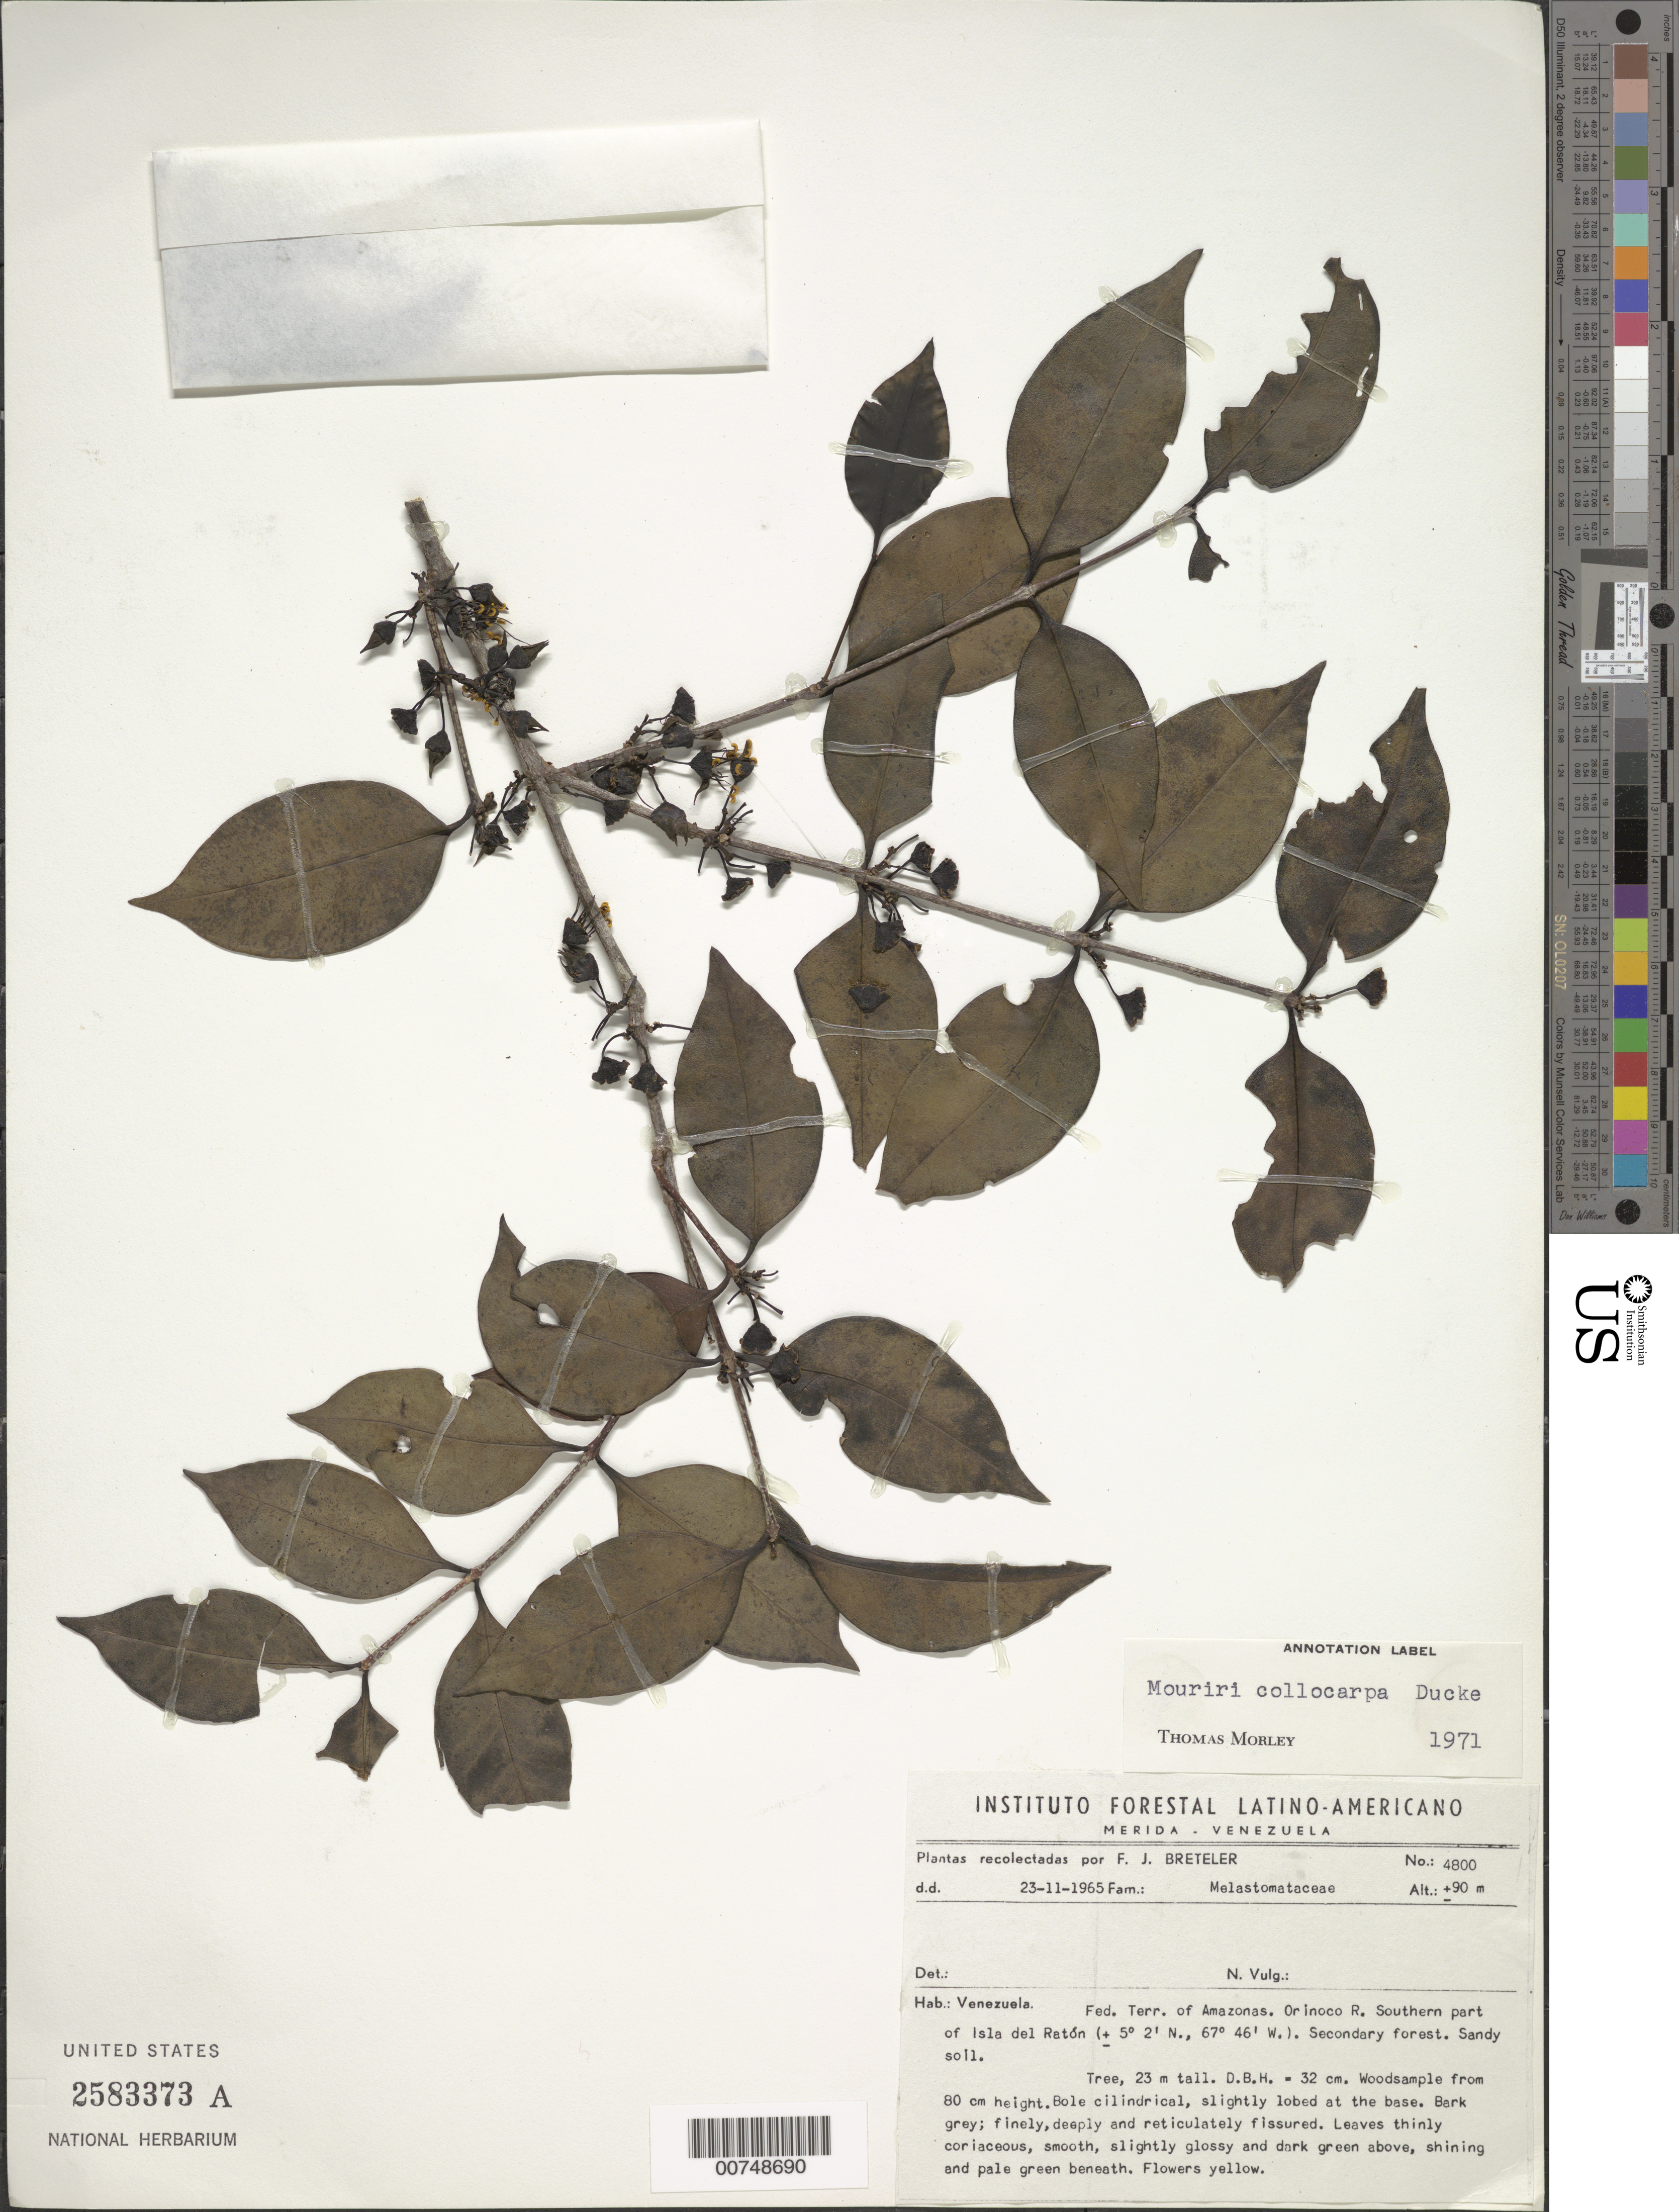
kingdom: Plantae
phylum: Tracheophyta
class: Magnoliopsida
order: Myrtales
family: Melastomataceae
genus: Mouriria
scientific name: Mouriria collocarpa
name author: Ducke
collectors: F. J. Breteler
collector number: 4800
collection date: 1965-11-23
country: Venezuela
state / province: Amazonas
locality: Fed. Terr. of Amazonas. Orinoco R. Southern part of Isla del Ratón.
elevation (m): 90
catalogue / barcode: US 2583373A